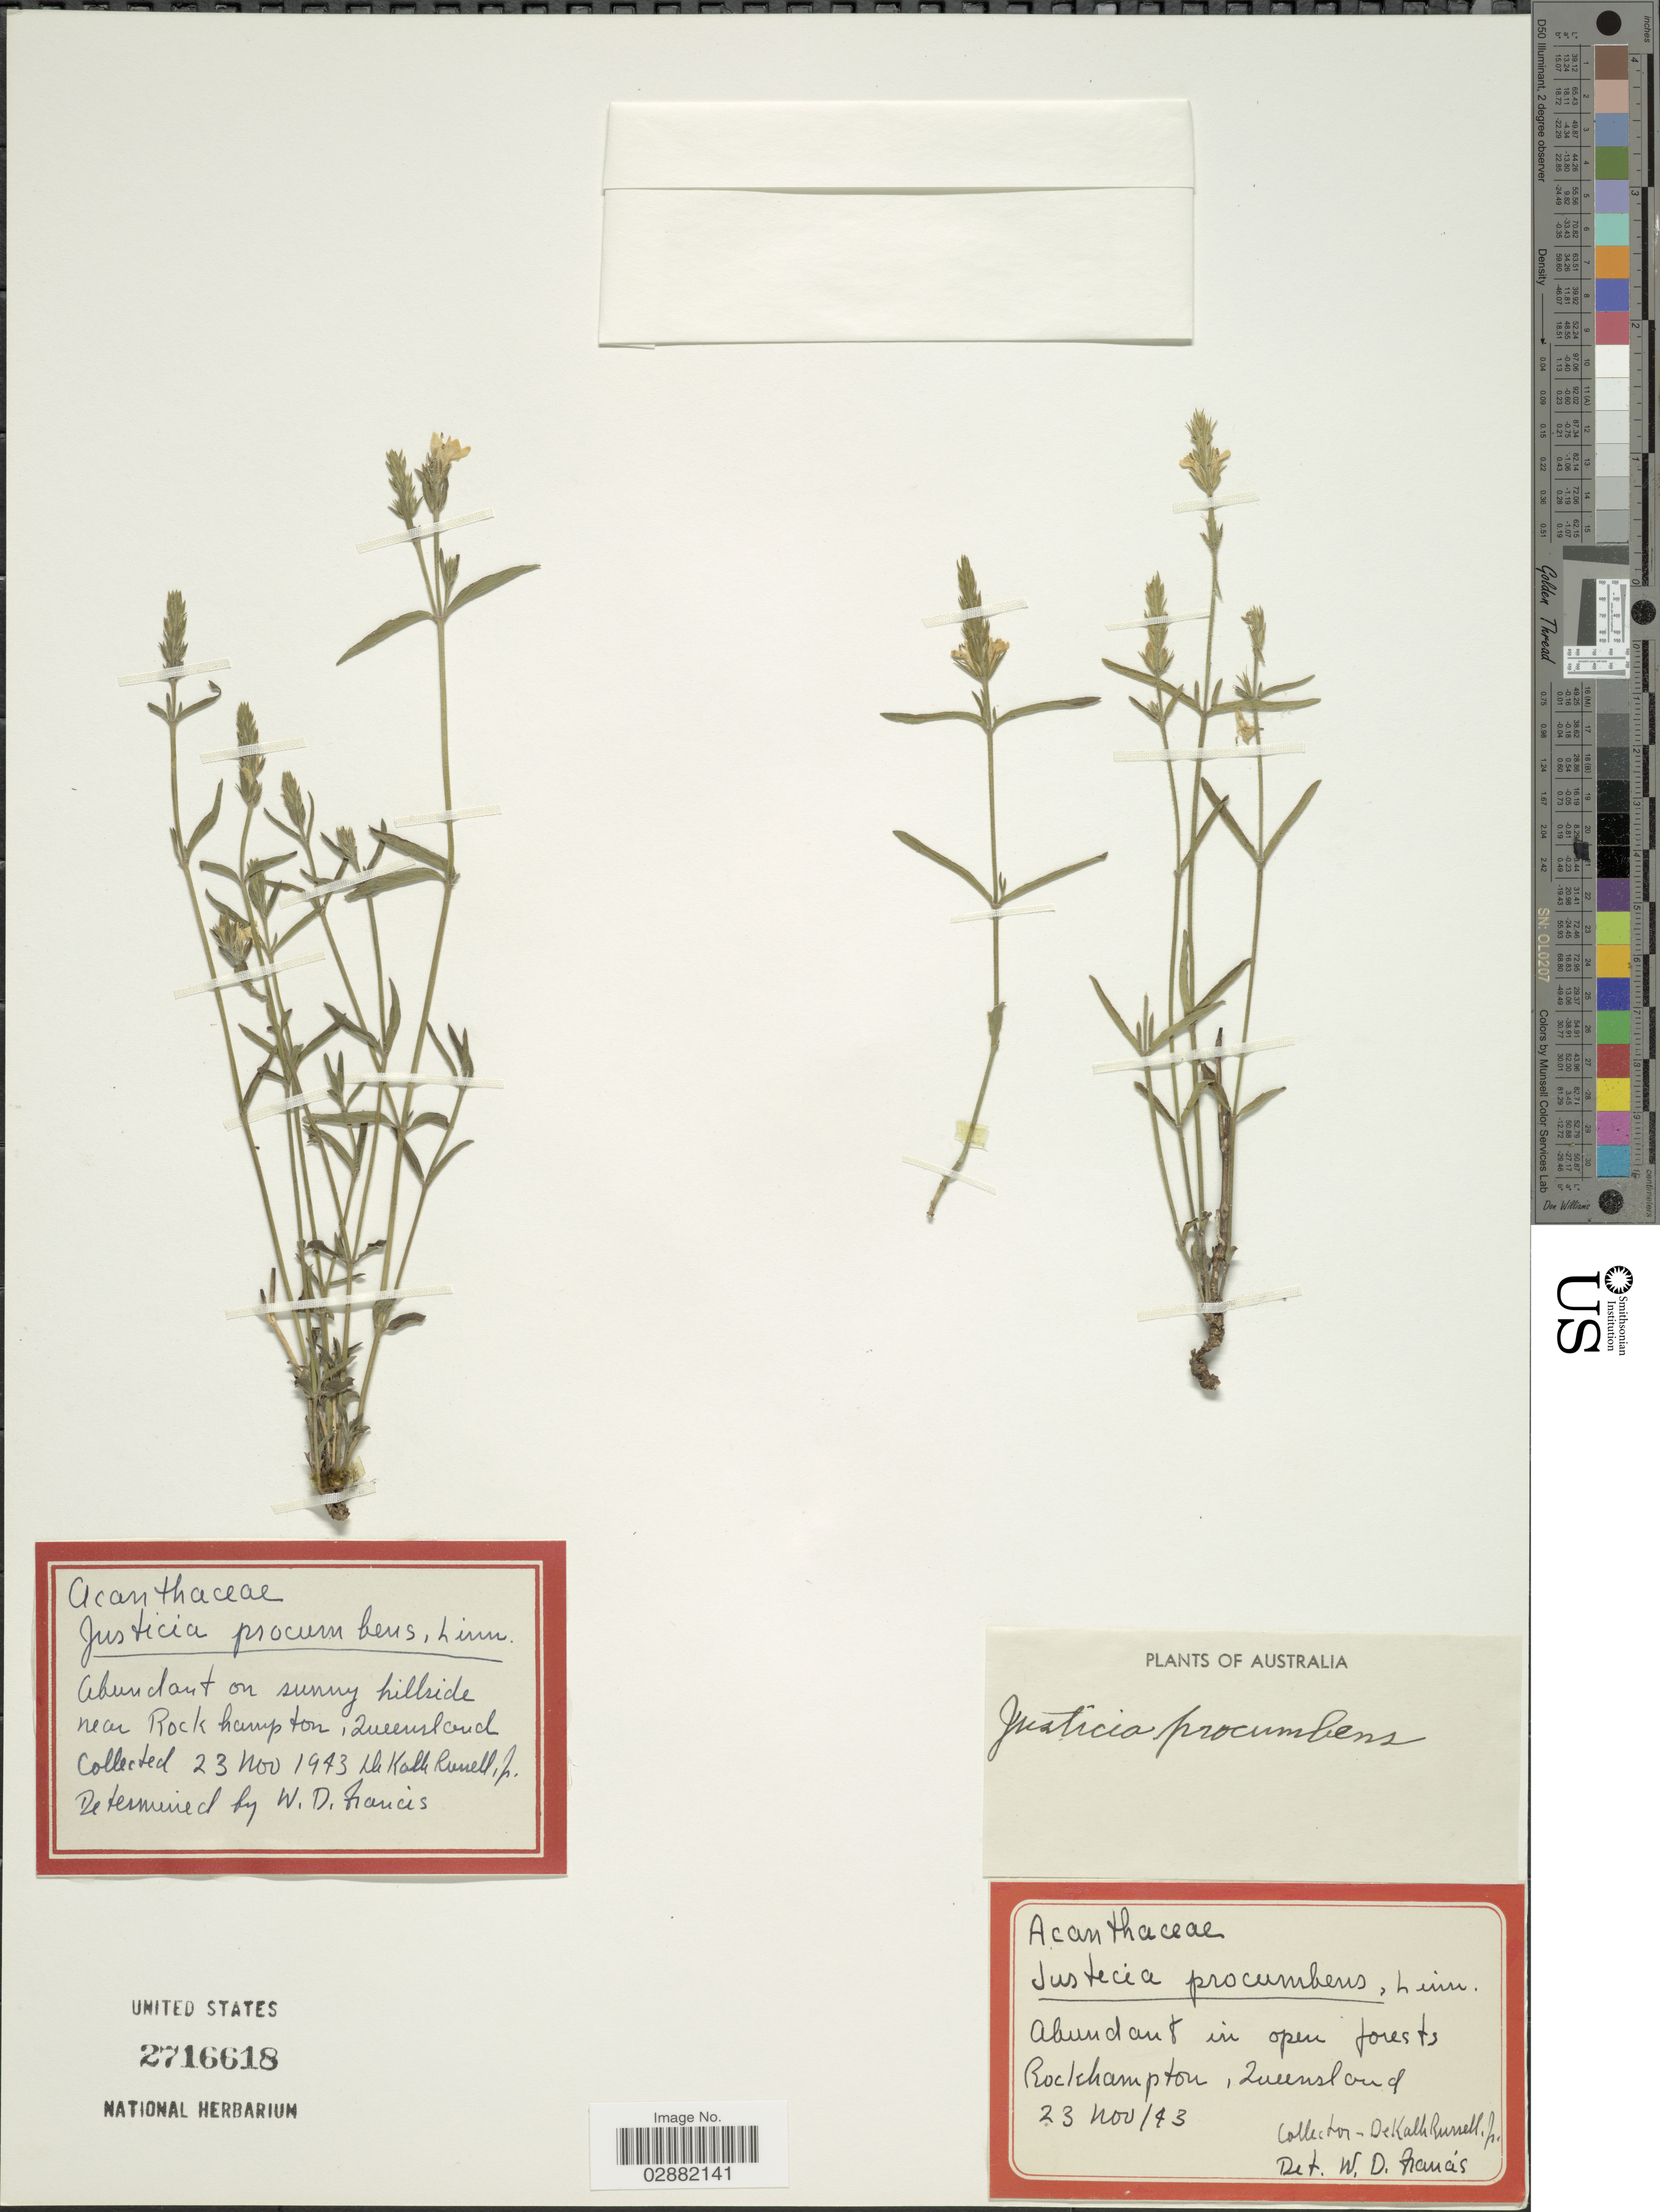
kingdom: Plantae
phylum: Tracheophyta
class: Magnoliopsida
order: Lamiales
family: Acanthaceae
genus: Justicia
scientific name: Justicia procumbens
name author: L.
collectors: D. K. Russell Jr.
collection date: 1943-11-23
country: Australia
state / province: Queensland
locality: Rockhampton.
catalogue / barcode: US 2716618